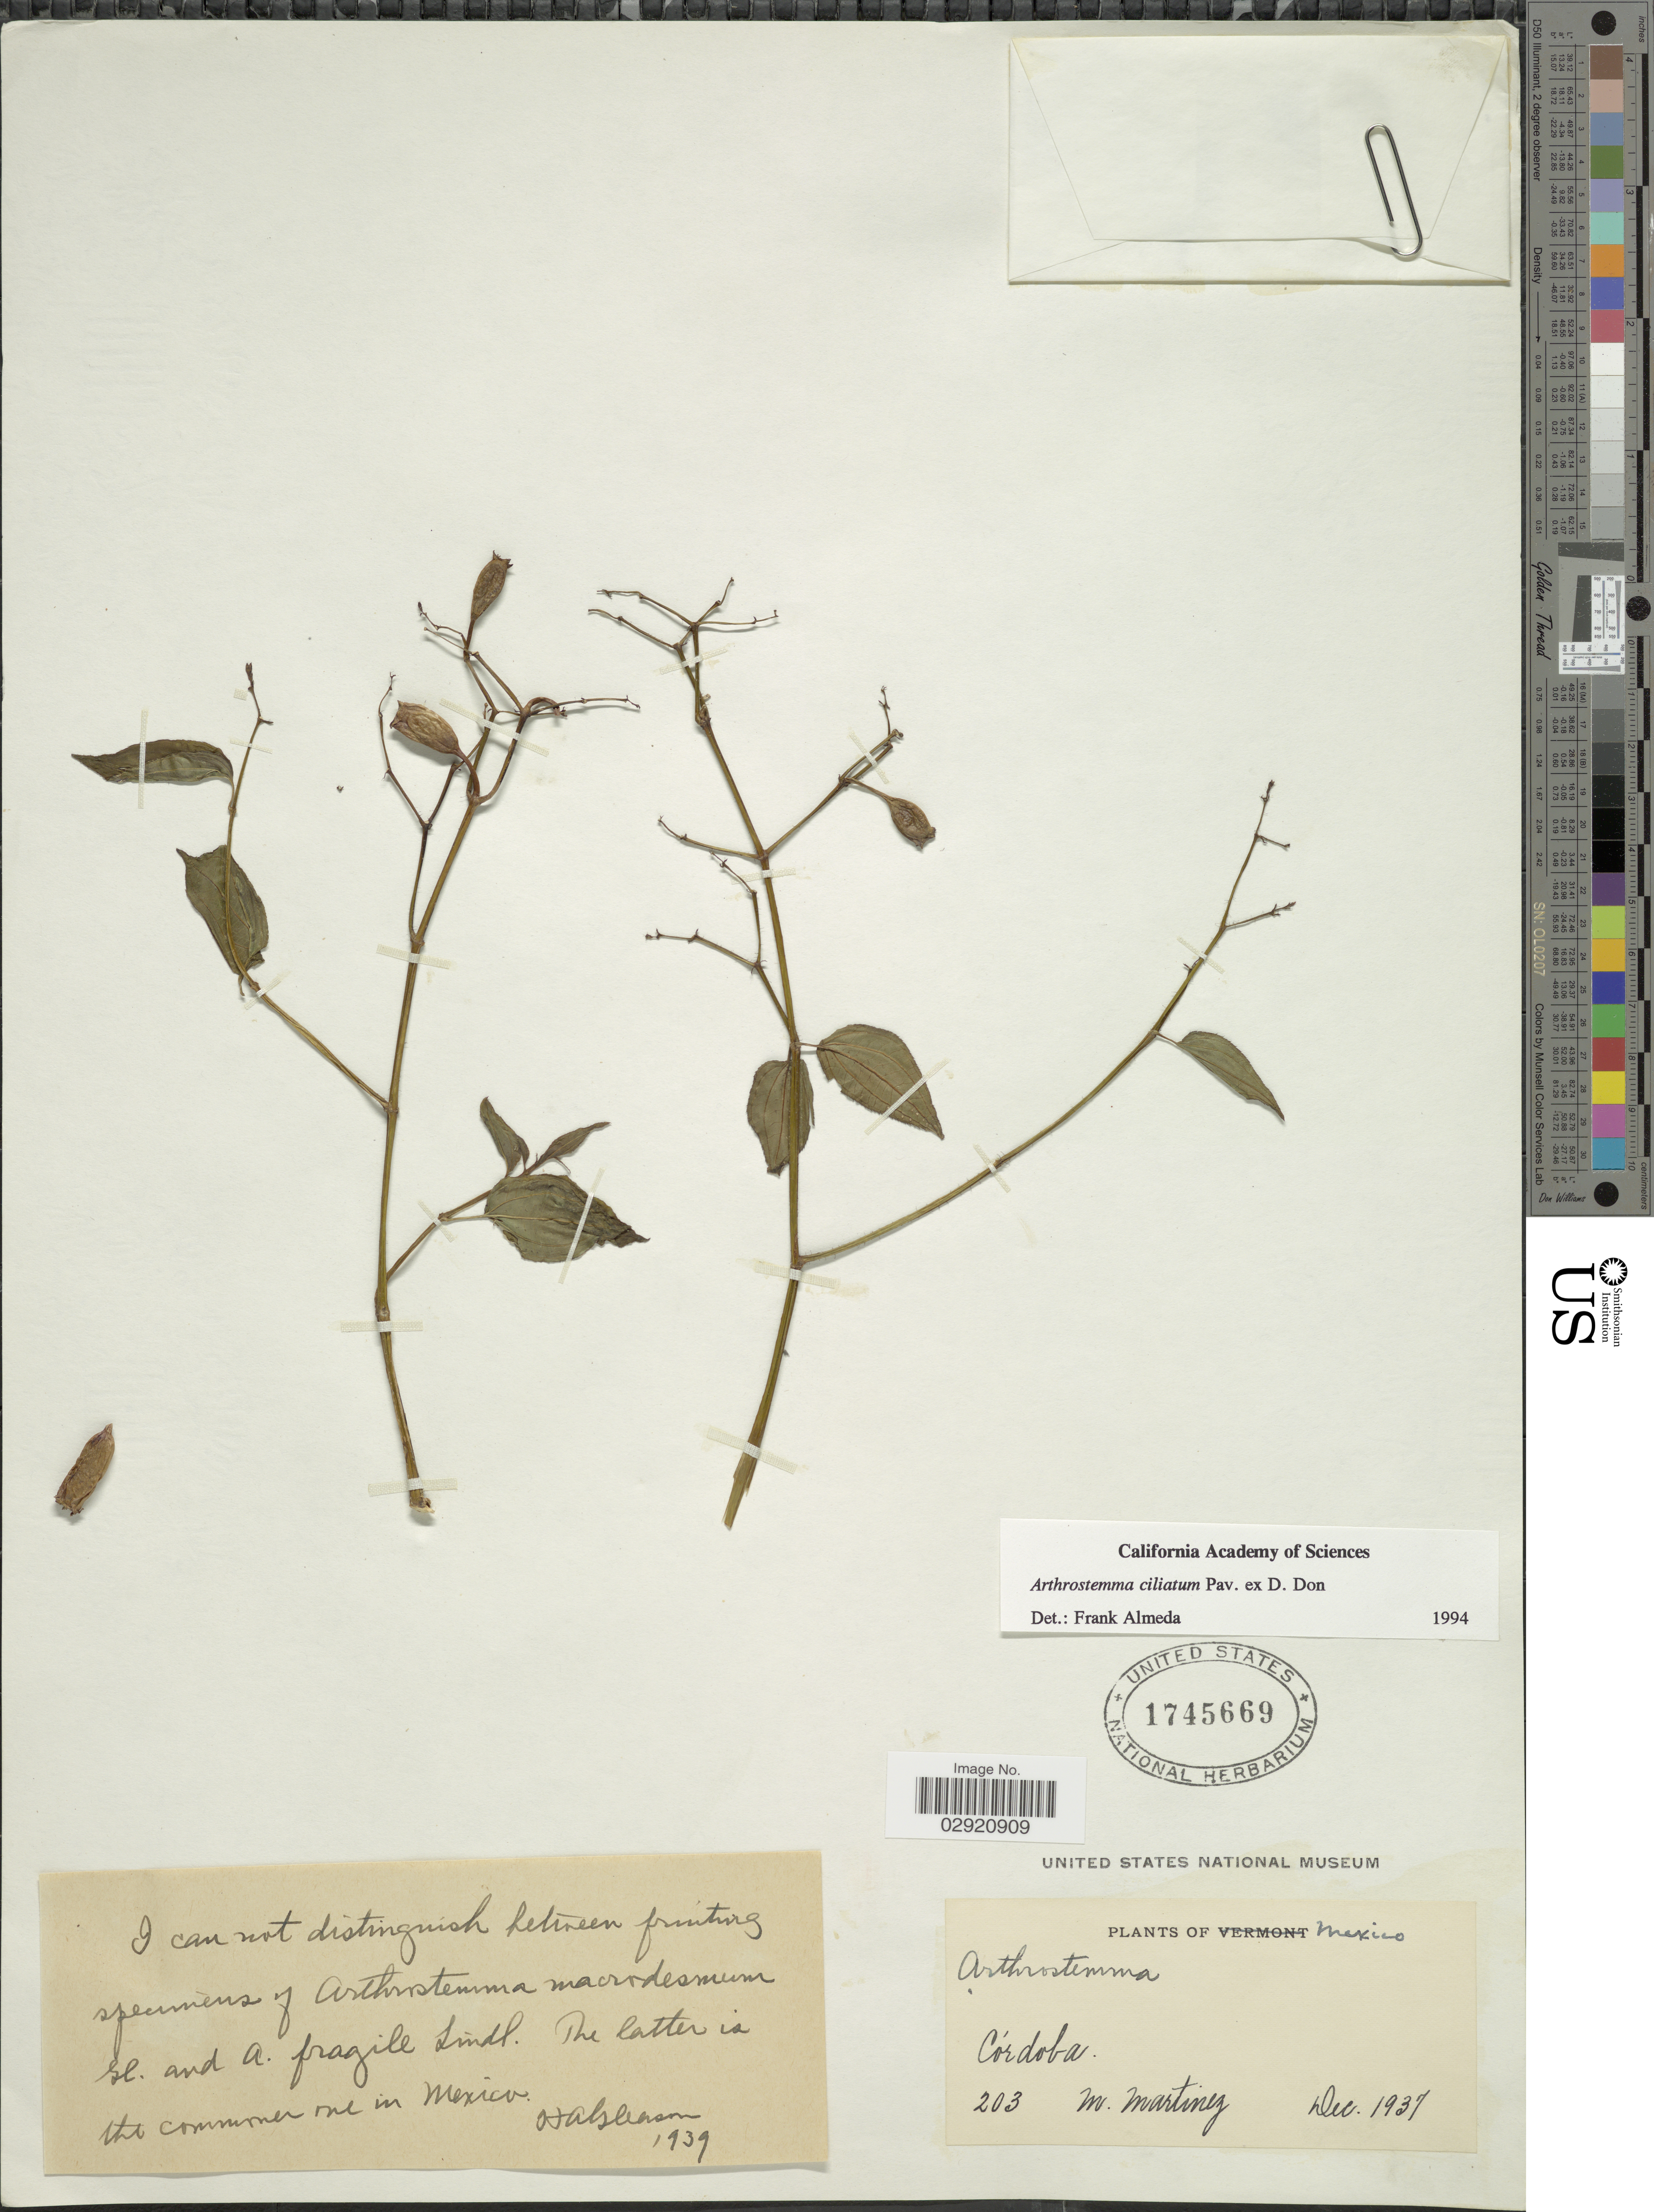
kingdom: Plantae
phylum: Tracheophyta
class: Magnoliopsida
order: Myrtales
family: Melastomataceae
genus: Arthrostemma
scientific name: Arthrostemma ciliatum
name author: Pav. ex D. Don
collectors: M. Martínez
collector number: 203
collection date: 1937-12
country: Mexico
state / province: Veracruz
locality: Córdoba.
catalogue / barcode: US 1745669